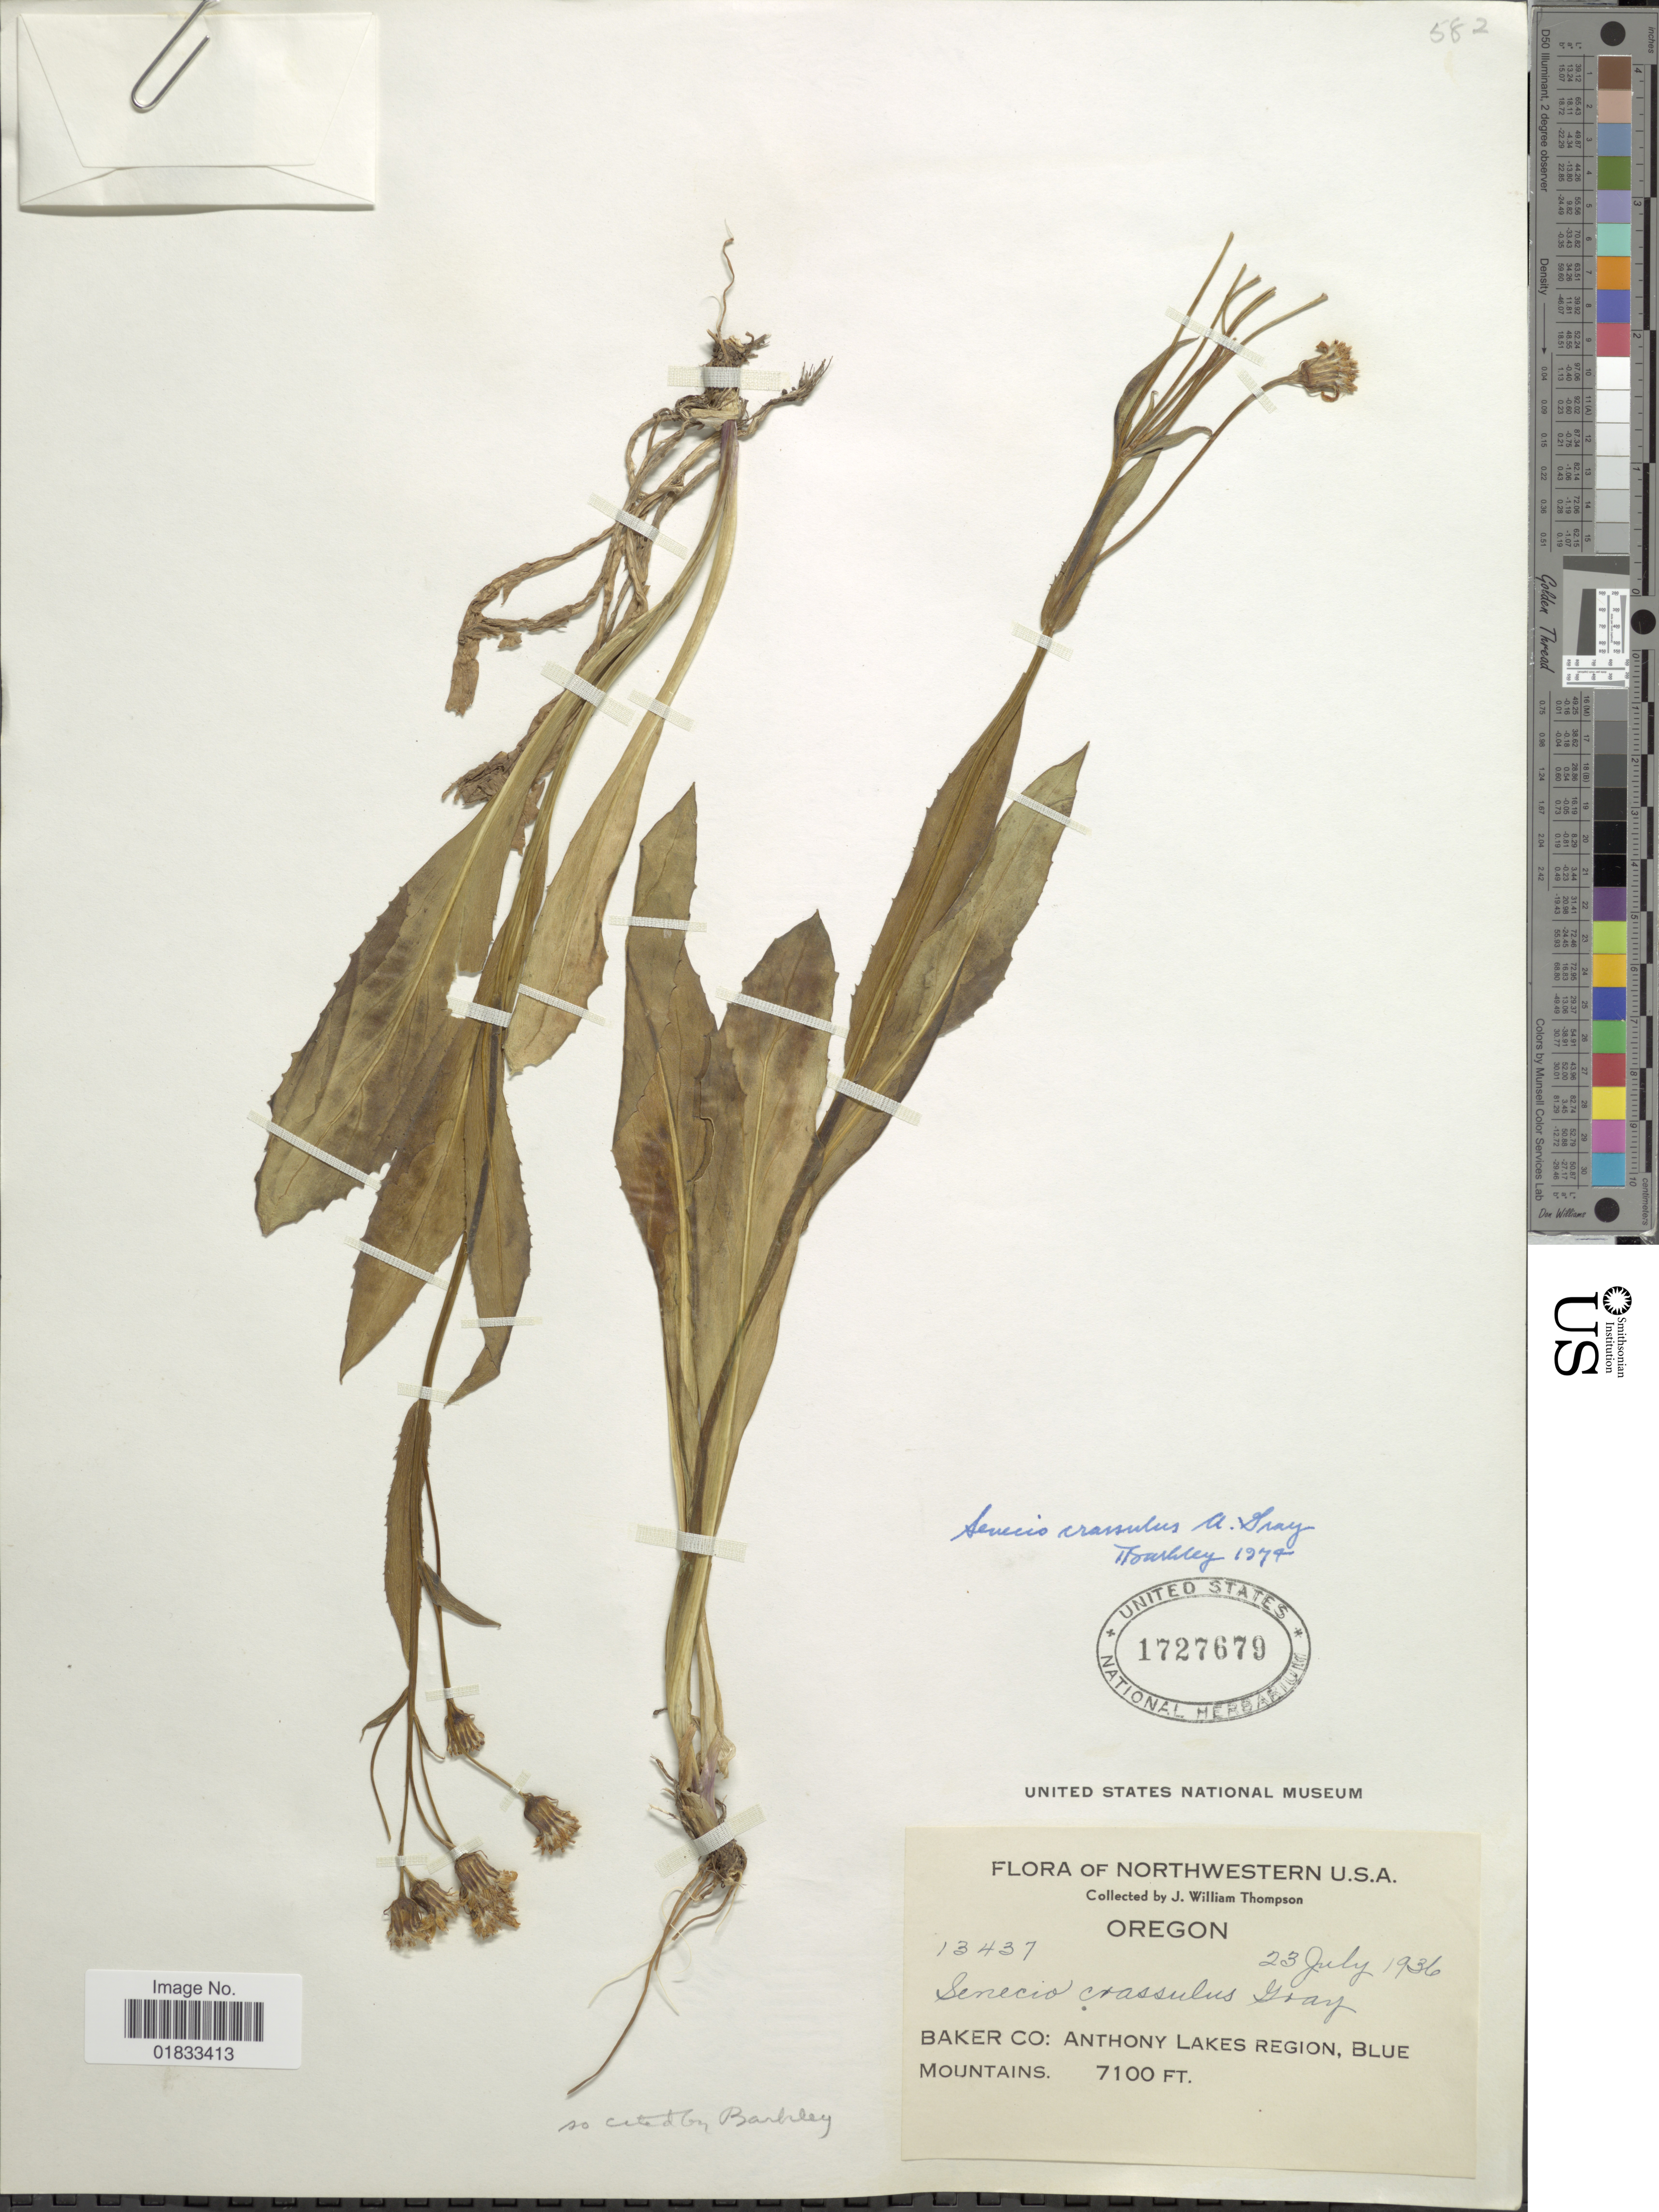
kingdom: Plantae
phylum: Tracheophyta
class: Magnoliopsida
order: Asterales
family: Asteraceae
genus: Senecio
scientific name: Senecio crassulus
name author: A. Gray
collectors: J. W. Thompson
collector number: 13437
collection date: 1936-07-23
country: United States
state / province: Oregon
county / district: Baker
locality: Northwestern, Baker Co: Anthony Lakes Region, Blue Mountains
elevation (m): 2164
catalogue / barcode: US 1727679